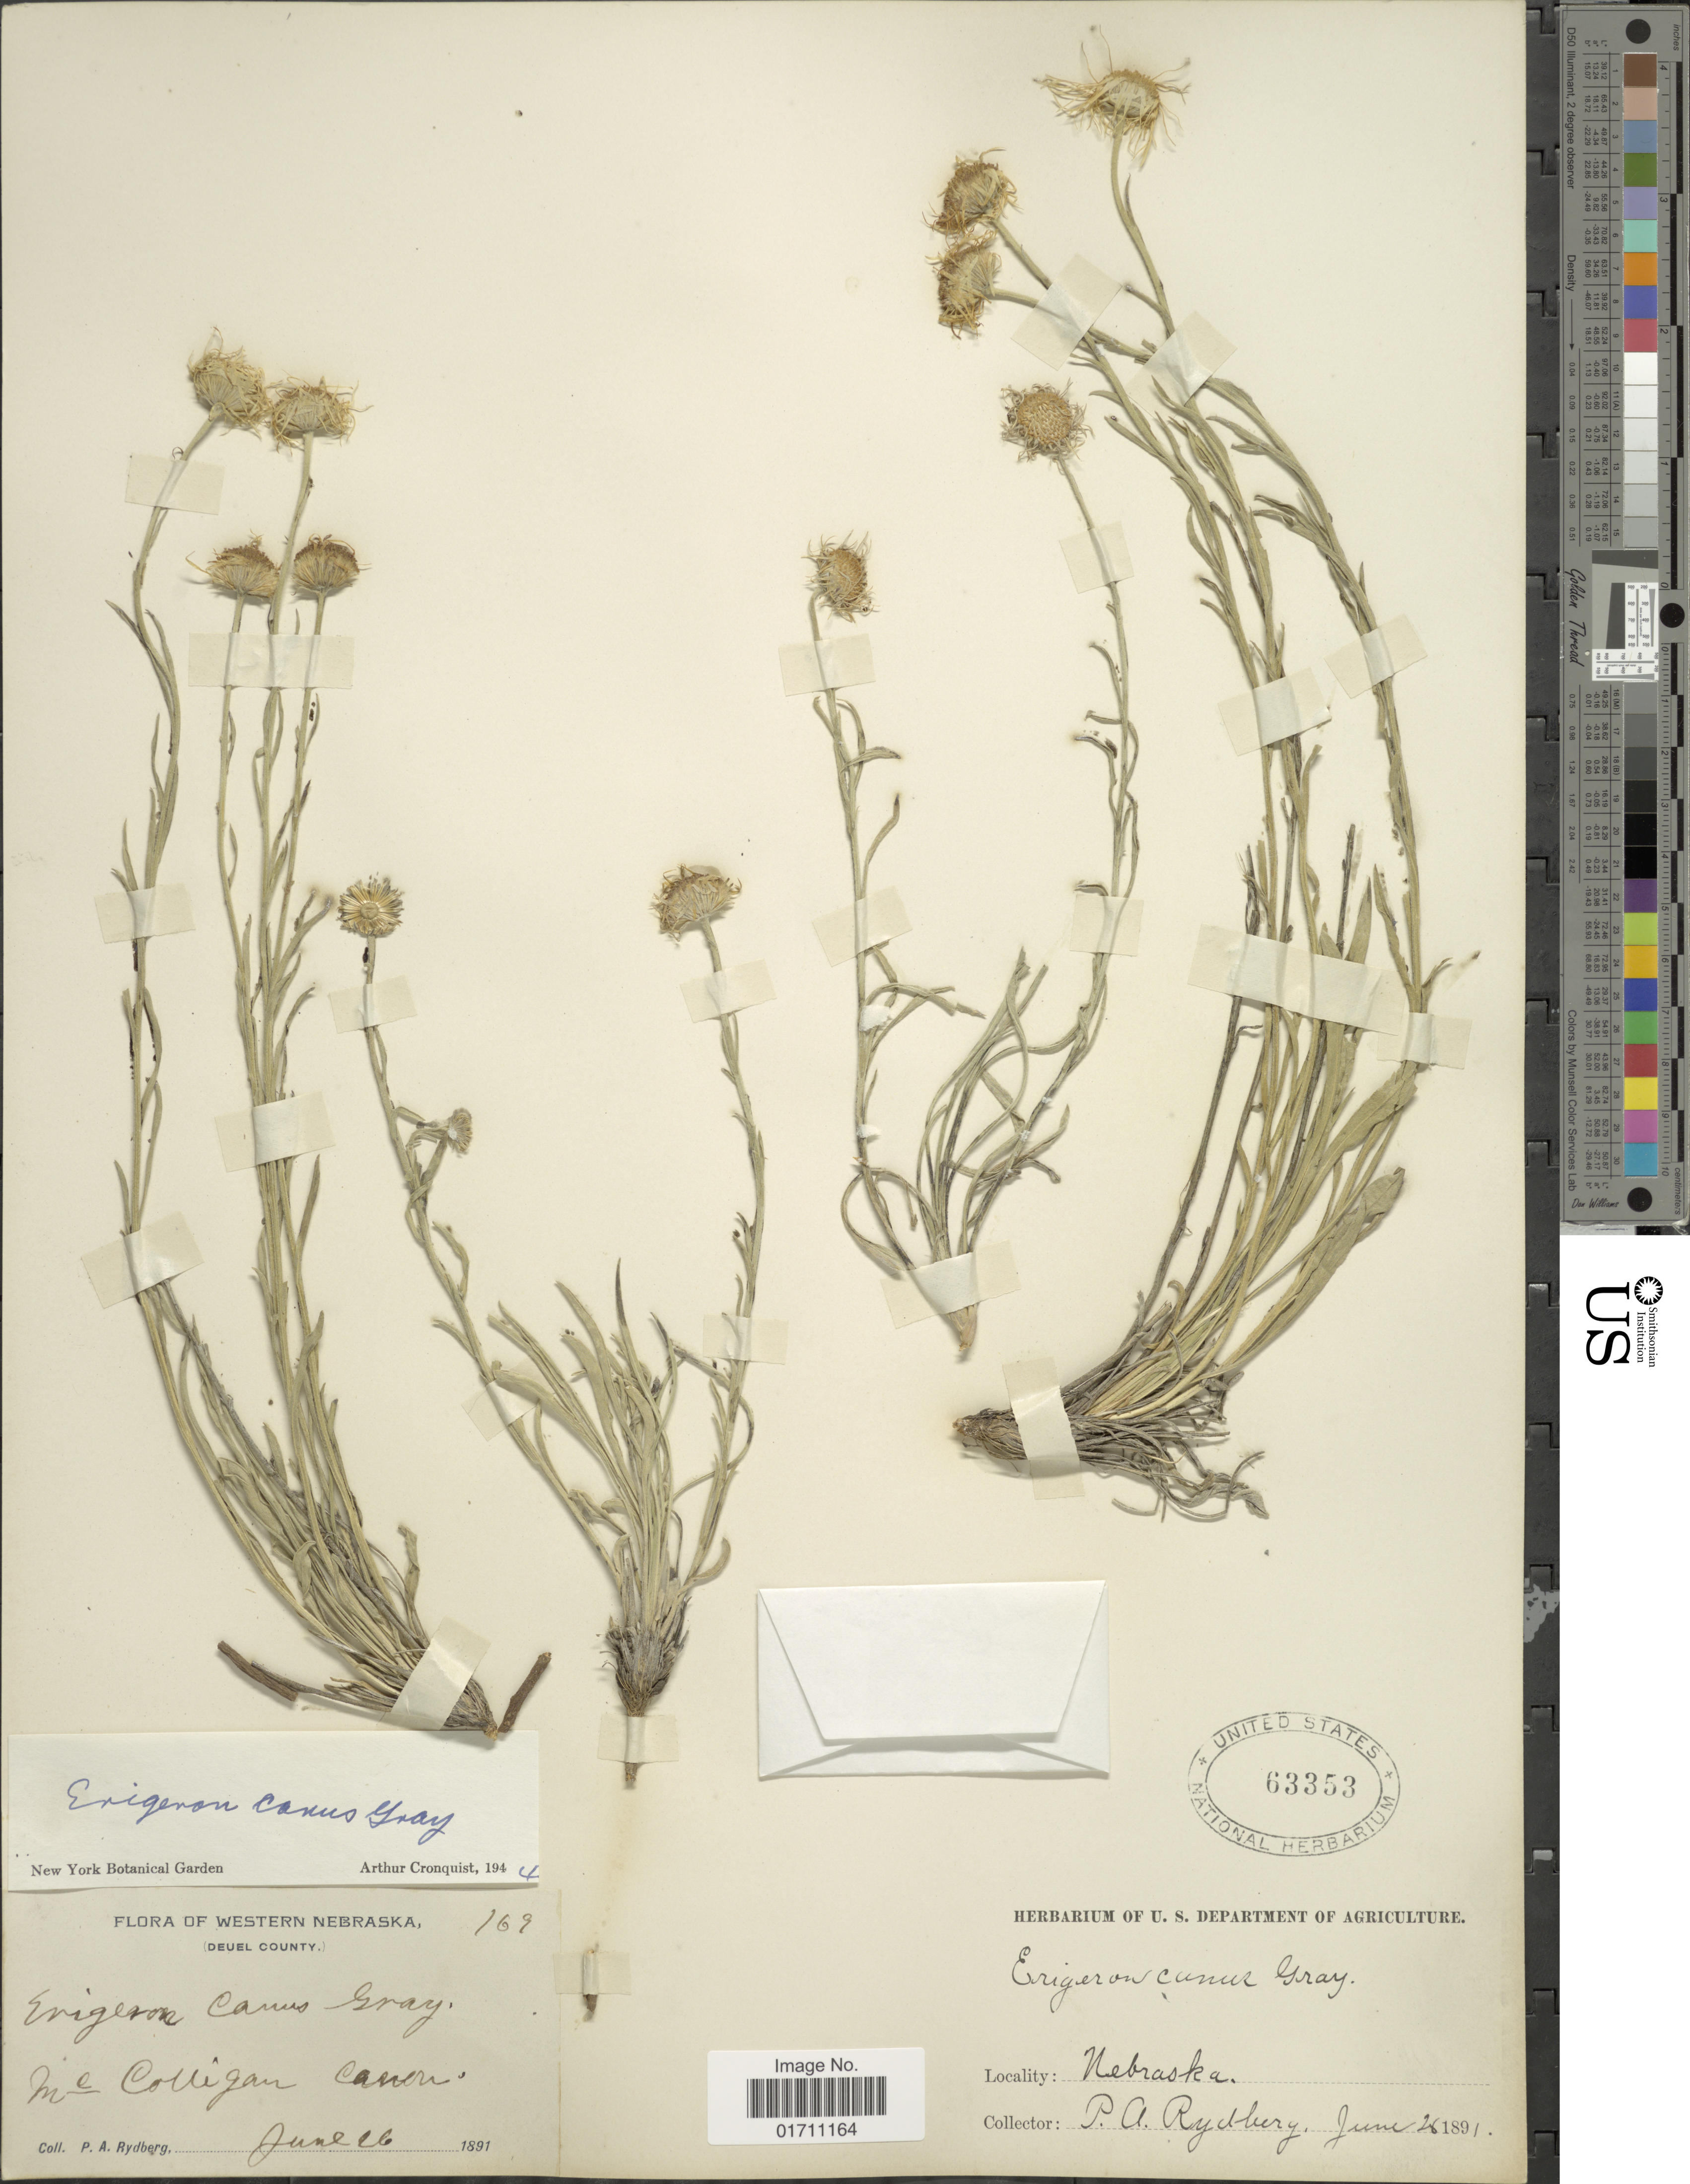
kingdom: Plantae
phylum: Tracheophyta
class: Magnoliopsida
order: Asterales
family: Asteraceae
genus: Erigeron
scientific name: Erigeron canus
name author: A. Gray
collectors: P. A. Rydberg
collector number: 169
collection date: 1891-06-26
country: United States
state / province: Nebraska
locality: Western Nebraska (Deuel County), McColligan Canon.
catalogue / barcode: US 63353